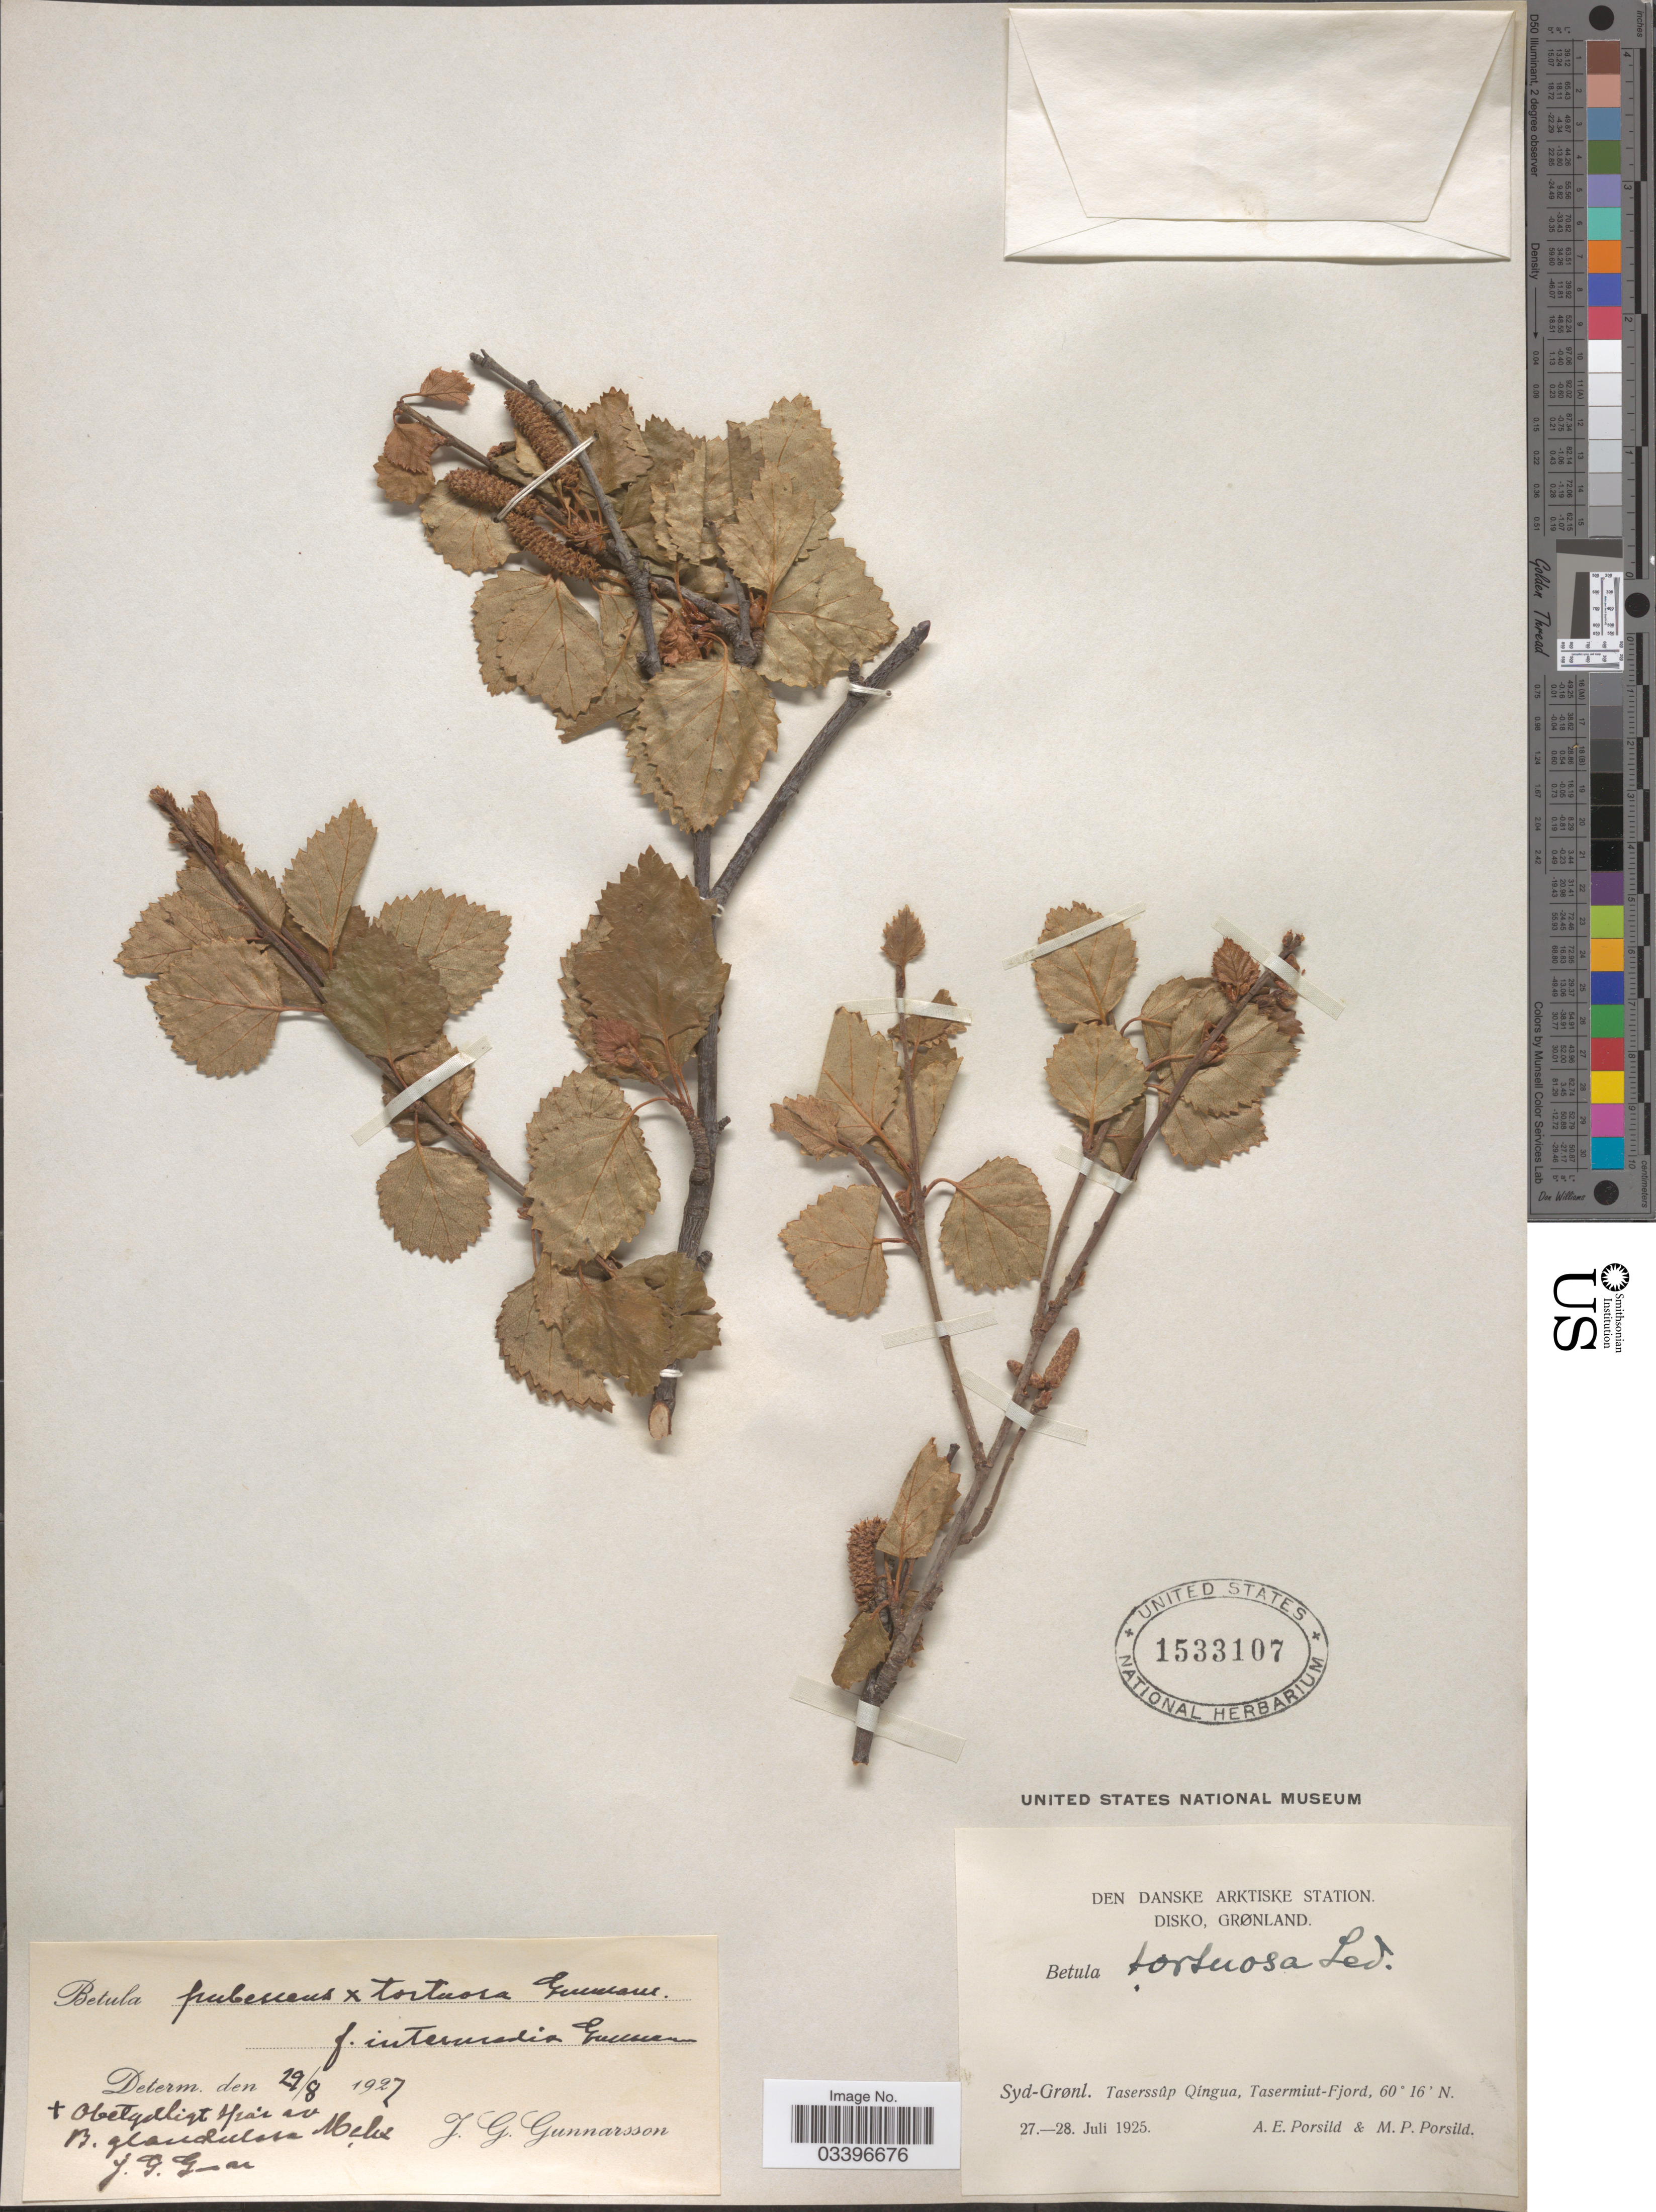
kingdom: Plantae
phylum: Tracheophyta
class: Magnoliopsida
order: Fagales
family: Betulaceae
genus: Betula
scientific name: Betula pubescens x B. sunanensis Y.J. Zhang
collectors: A. E. Porsild & M. P. Porsild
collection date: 1925-07-27/1925-07-28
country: Greenland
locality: Den Danske Arktiske Station, Disko, Grønland. Syd-Grønland, Taserssûp, Qingua, Tasermint-Fjord.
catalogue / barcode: US 1533107